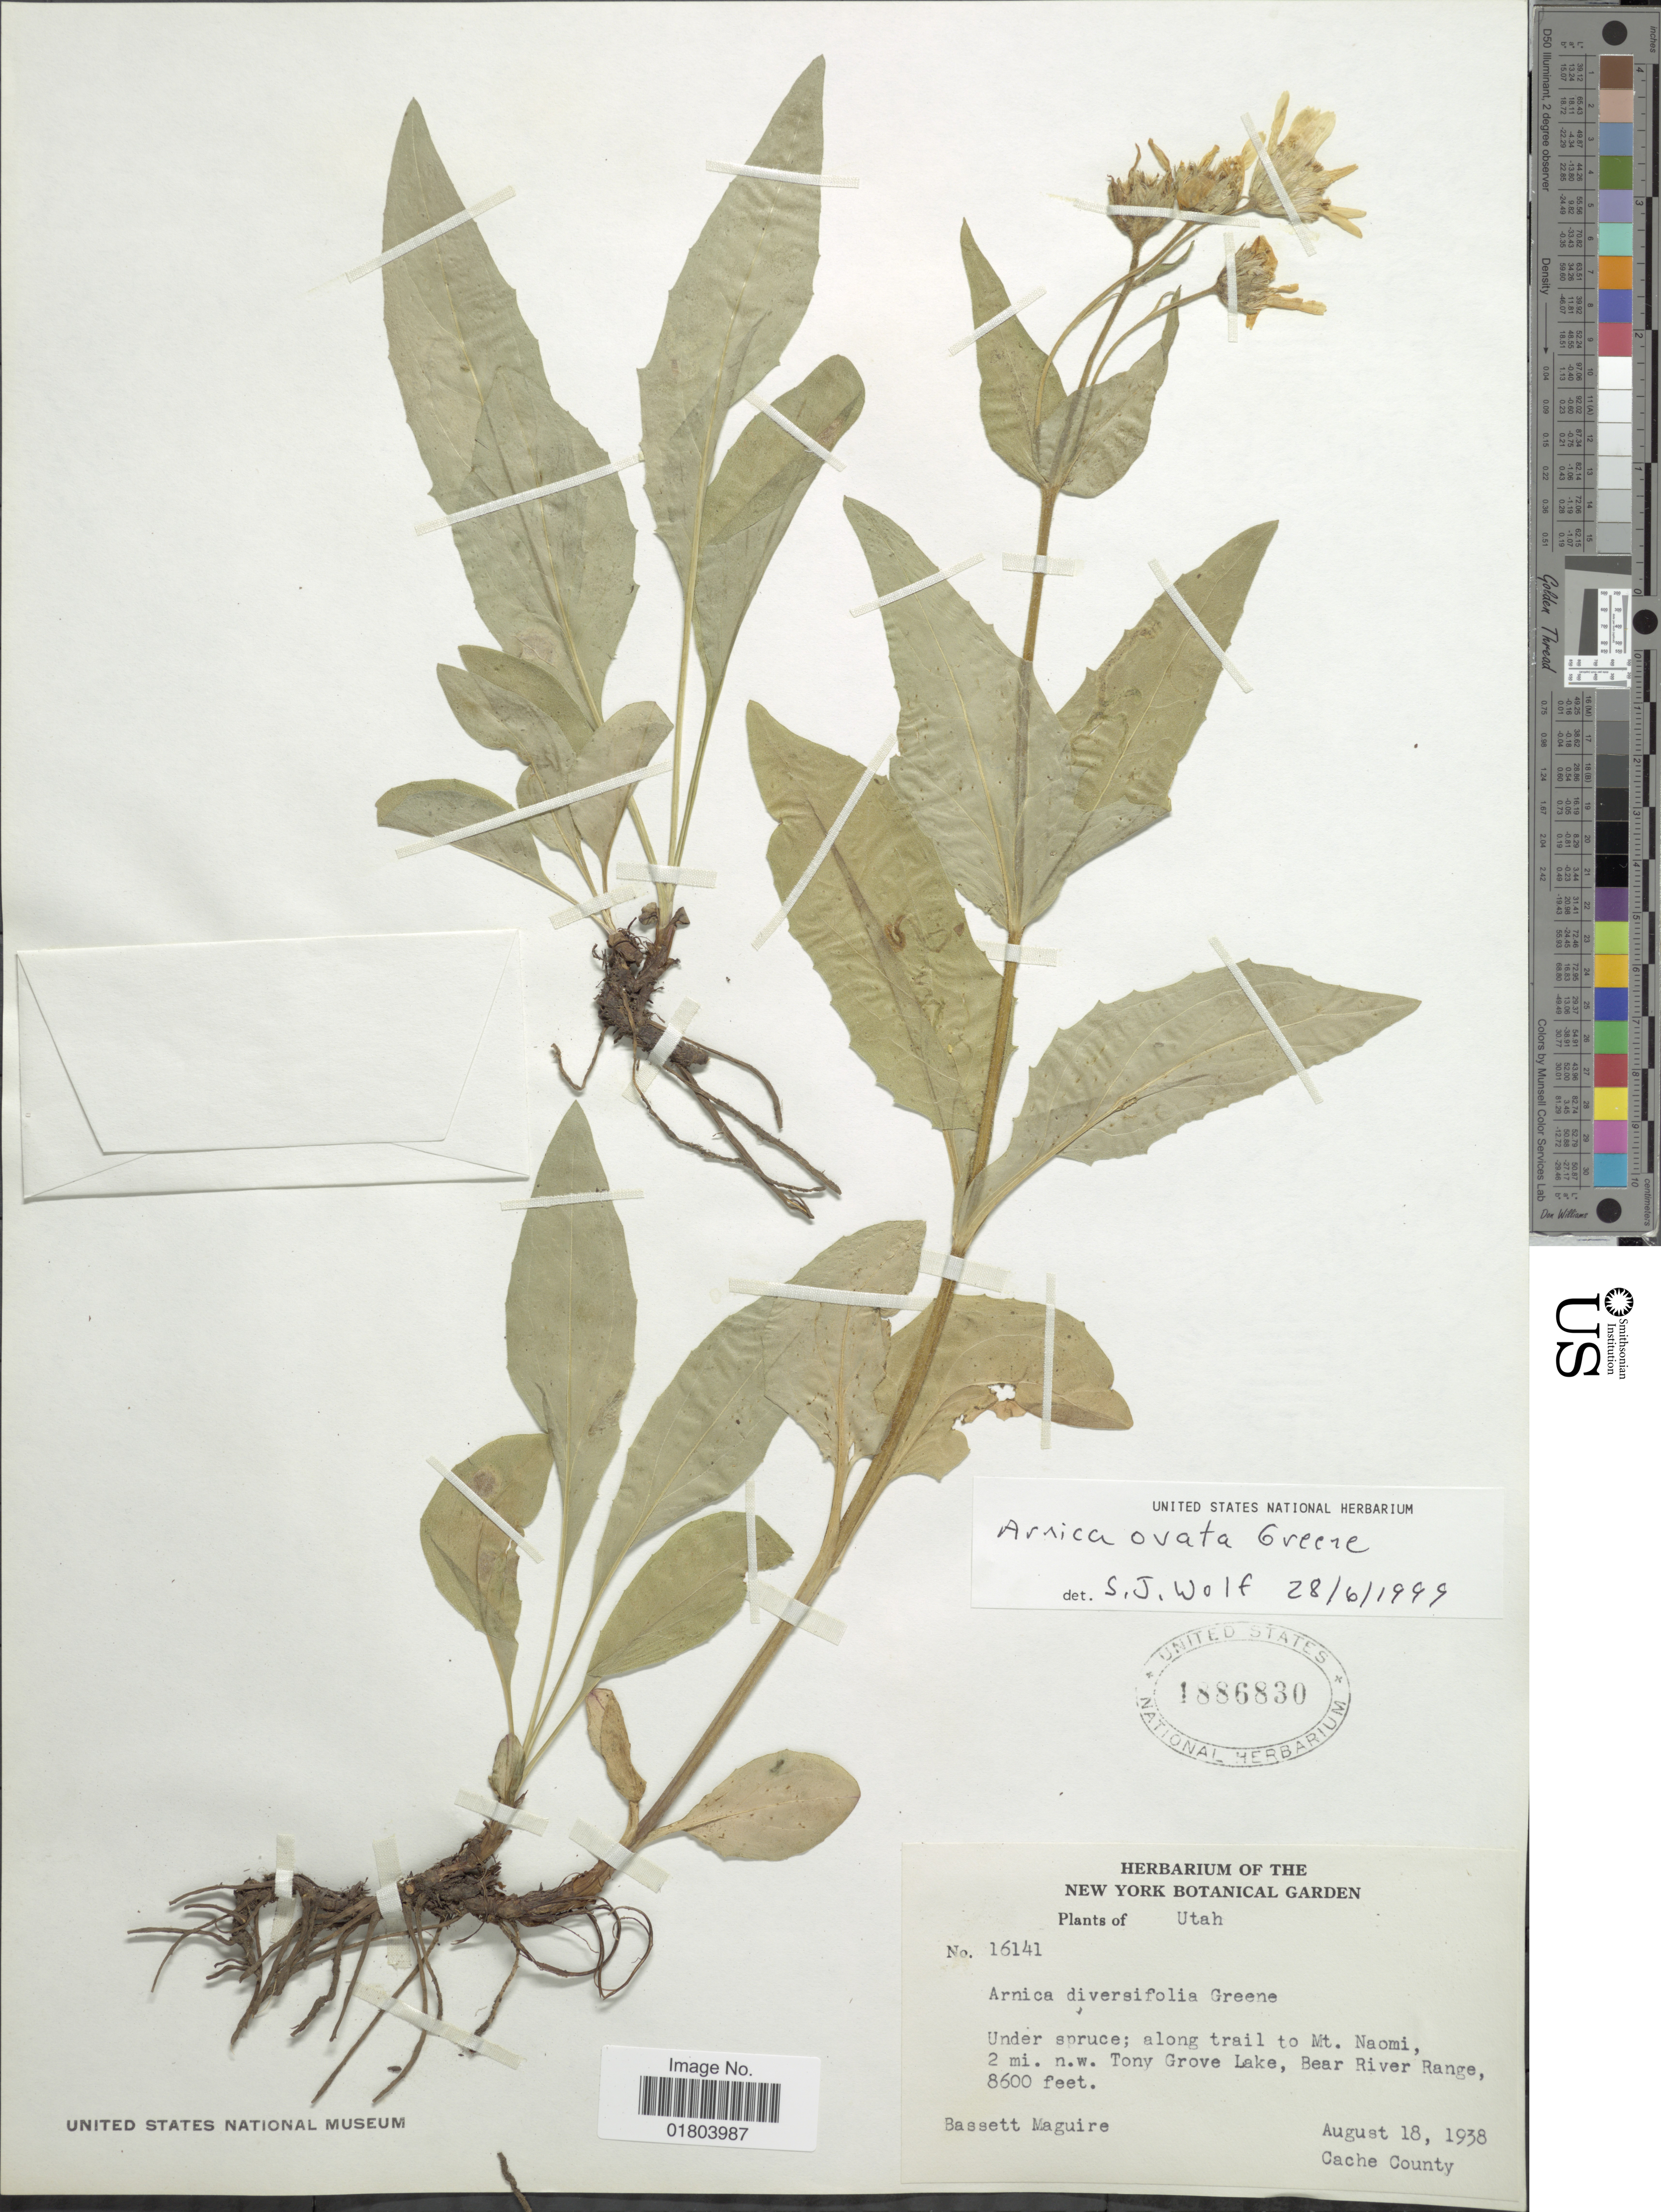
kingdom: Plantae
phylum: Tracheophyta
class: Magnoliopsida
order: Asterales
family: Asteraceae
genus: Arnica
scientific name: Arnica ovata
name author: Greene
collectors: B. Maguire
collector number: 16141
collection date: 1938-08-18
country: United States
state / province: Utah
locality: Along trail to Mt Naomi, 2 mi n.w. Tony Grove Lake, Bear River Range, Cache County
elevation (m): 2621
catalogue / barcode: US 1886830